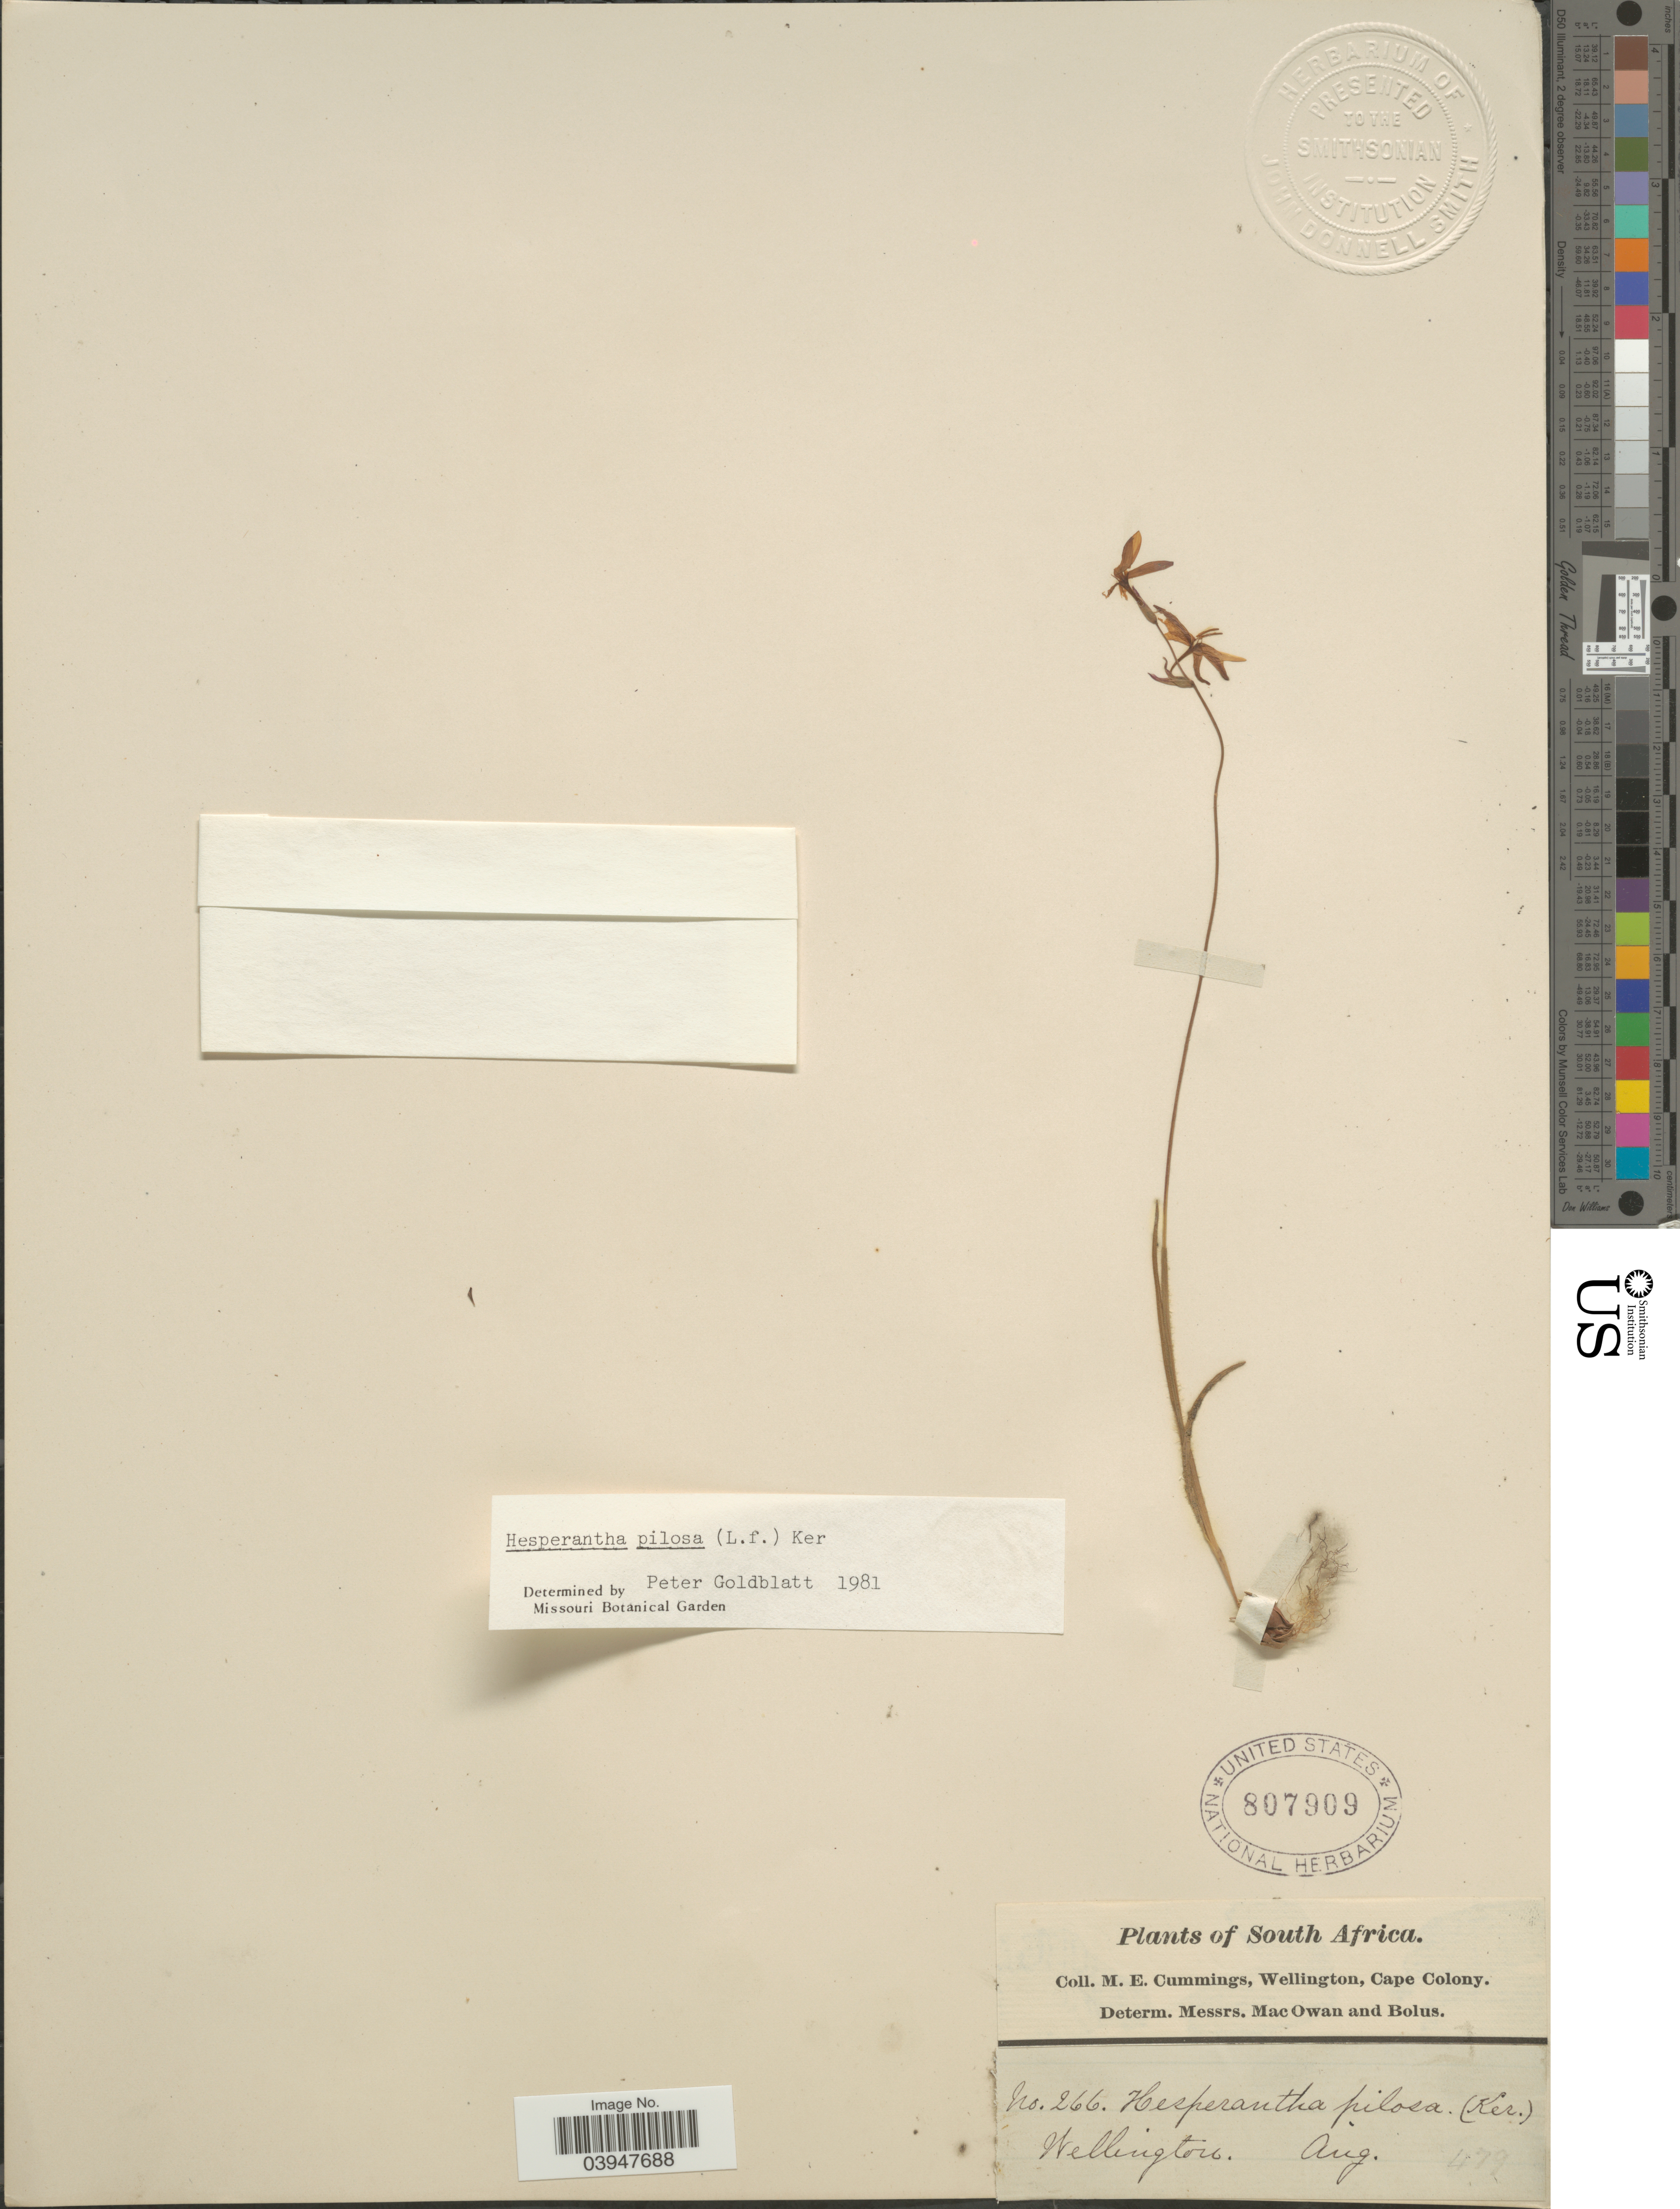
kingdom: Plantae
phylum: Tracheophyta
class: Liliopsida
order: Asparagales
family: Iridaceae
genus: Hesperantha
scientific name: Hesperantha pilosa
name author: (L. f.) Ker Gawl.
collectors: M. E. Cummings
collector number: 266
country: South Africa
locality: Wellington.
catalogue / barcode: US 807909